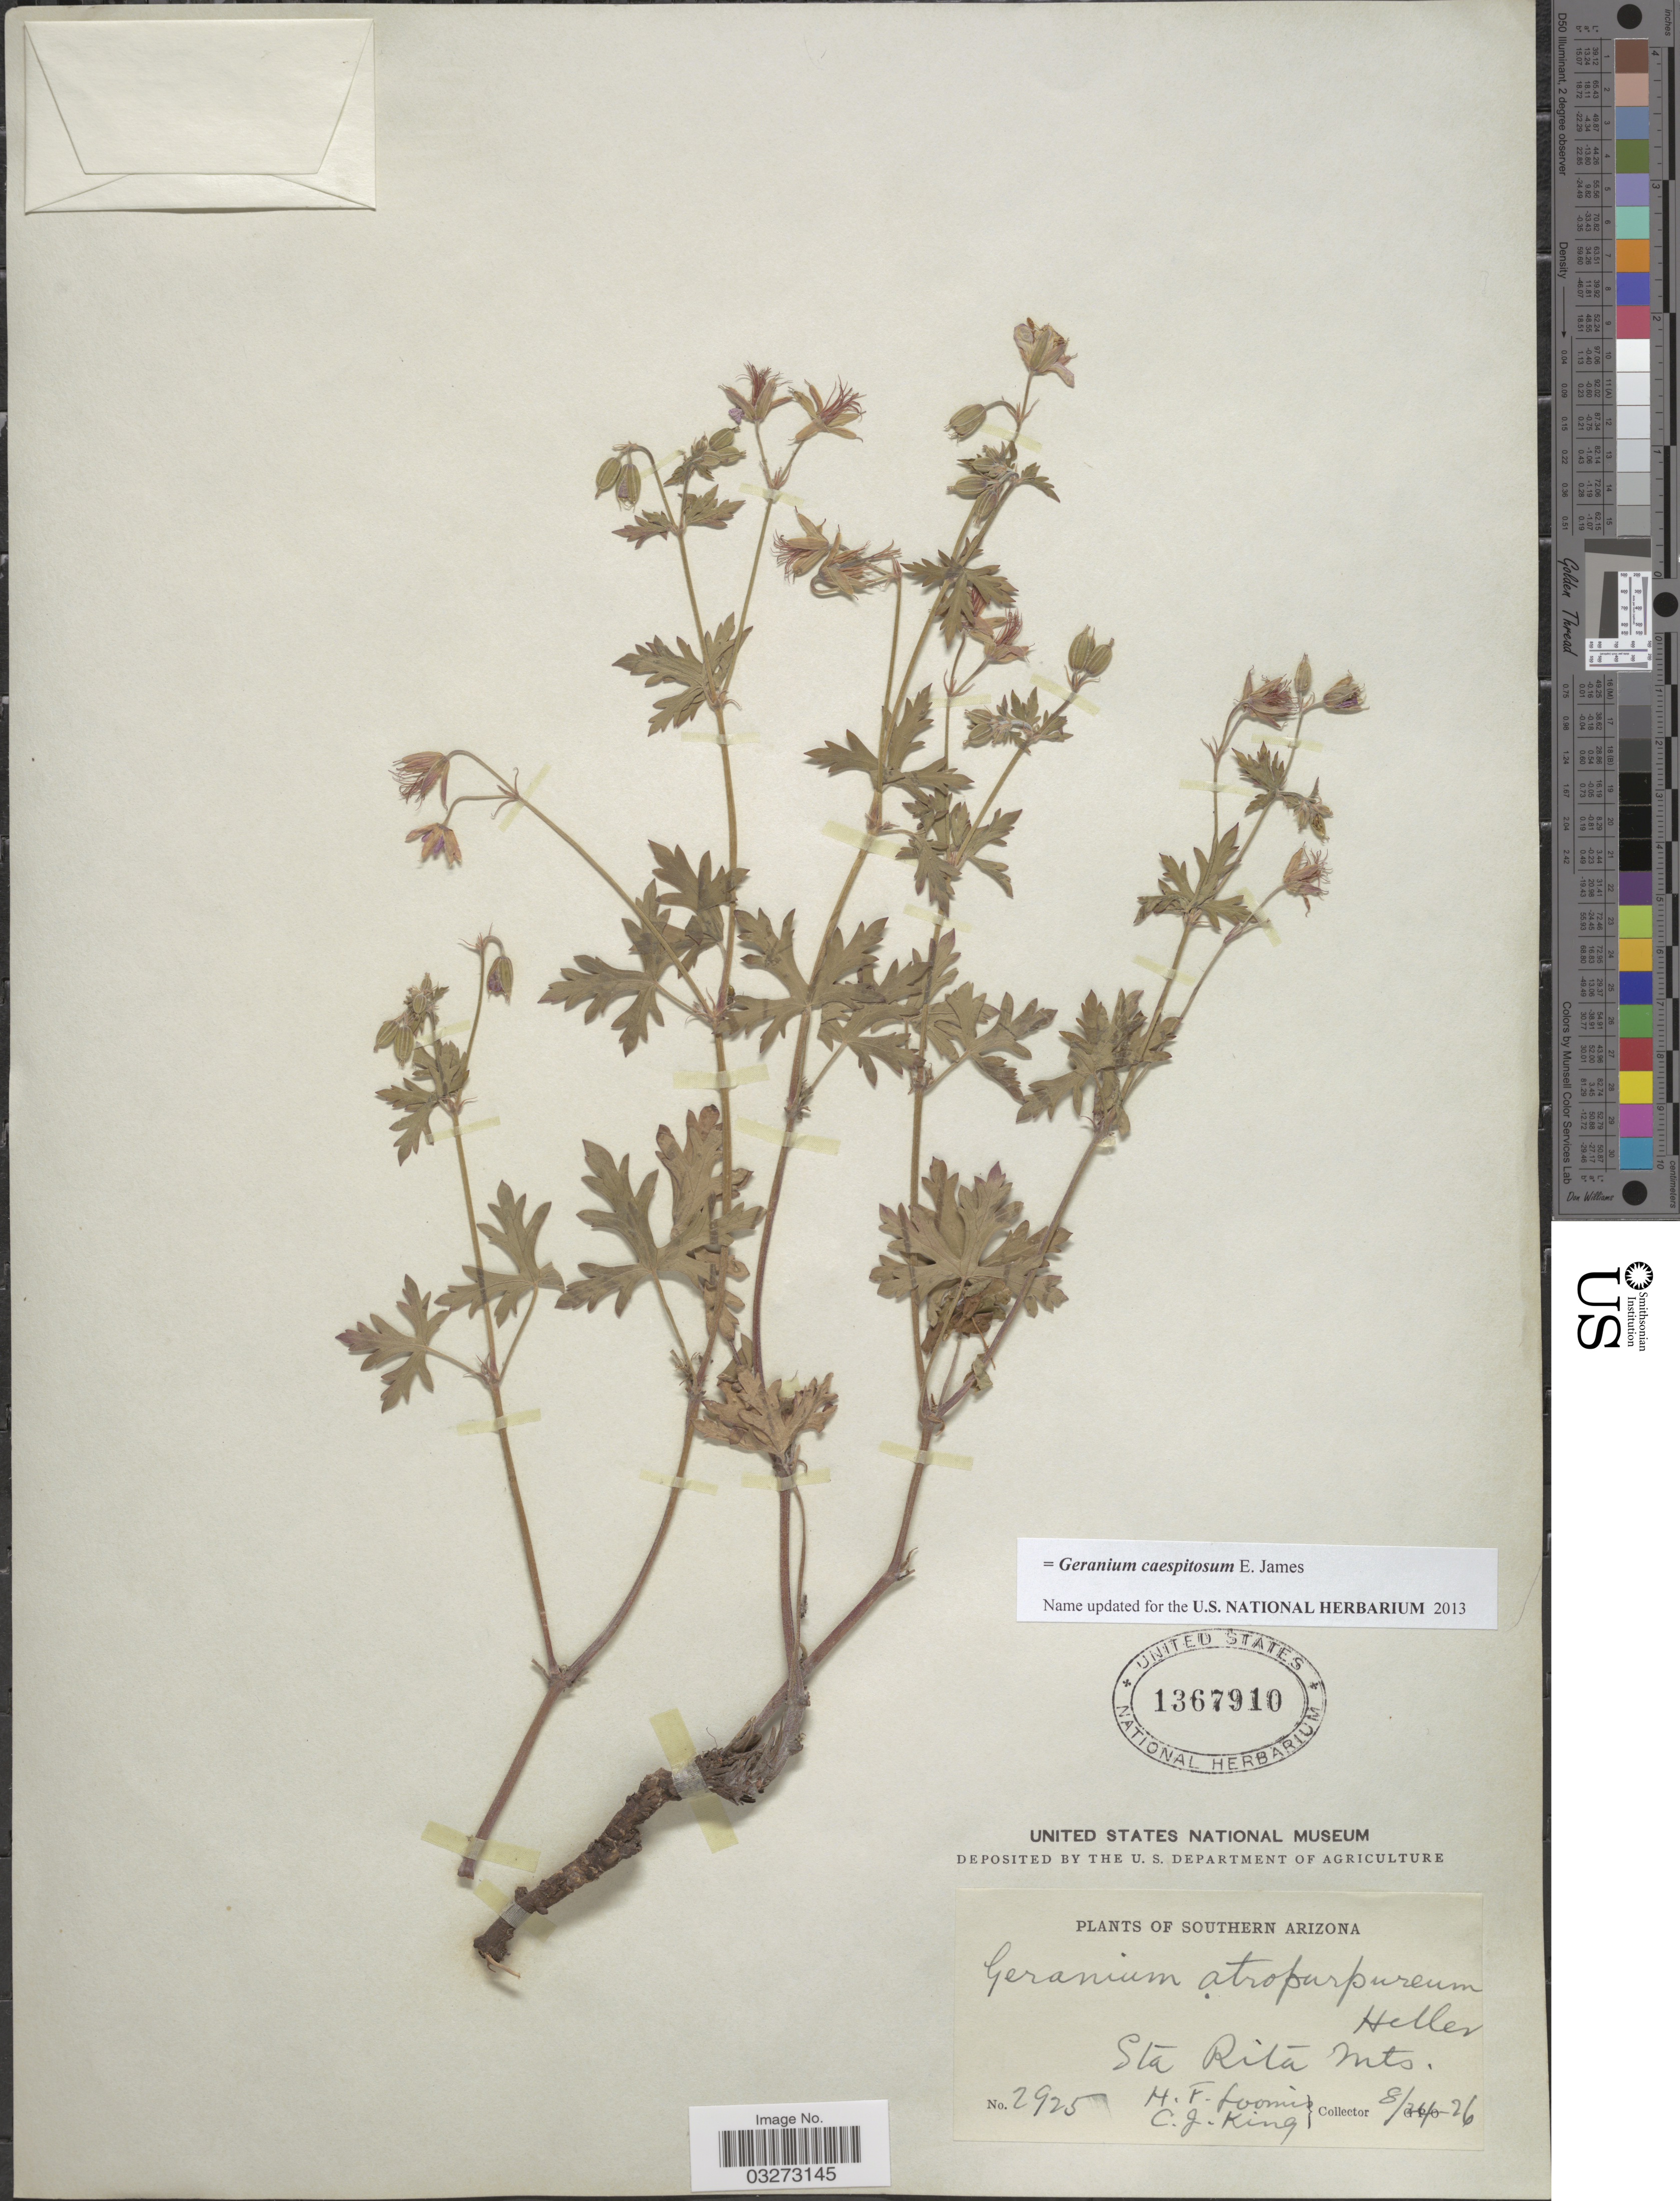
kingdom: Plantae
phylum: Tracheophyta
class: Magnoliopsida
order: Geraniales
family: Geraniaceae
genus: Geranium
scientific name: Geranium caespitosum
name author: E. James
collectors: H. F. Loomis & C. J. King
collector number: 2925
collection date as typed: Transcribed d/m/y: 24/8/26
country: United States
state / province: Arizona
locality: Southern Arizona, Sta Rita Mts.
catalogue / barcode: US 1367910